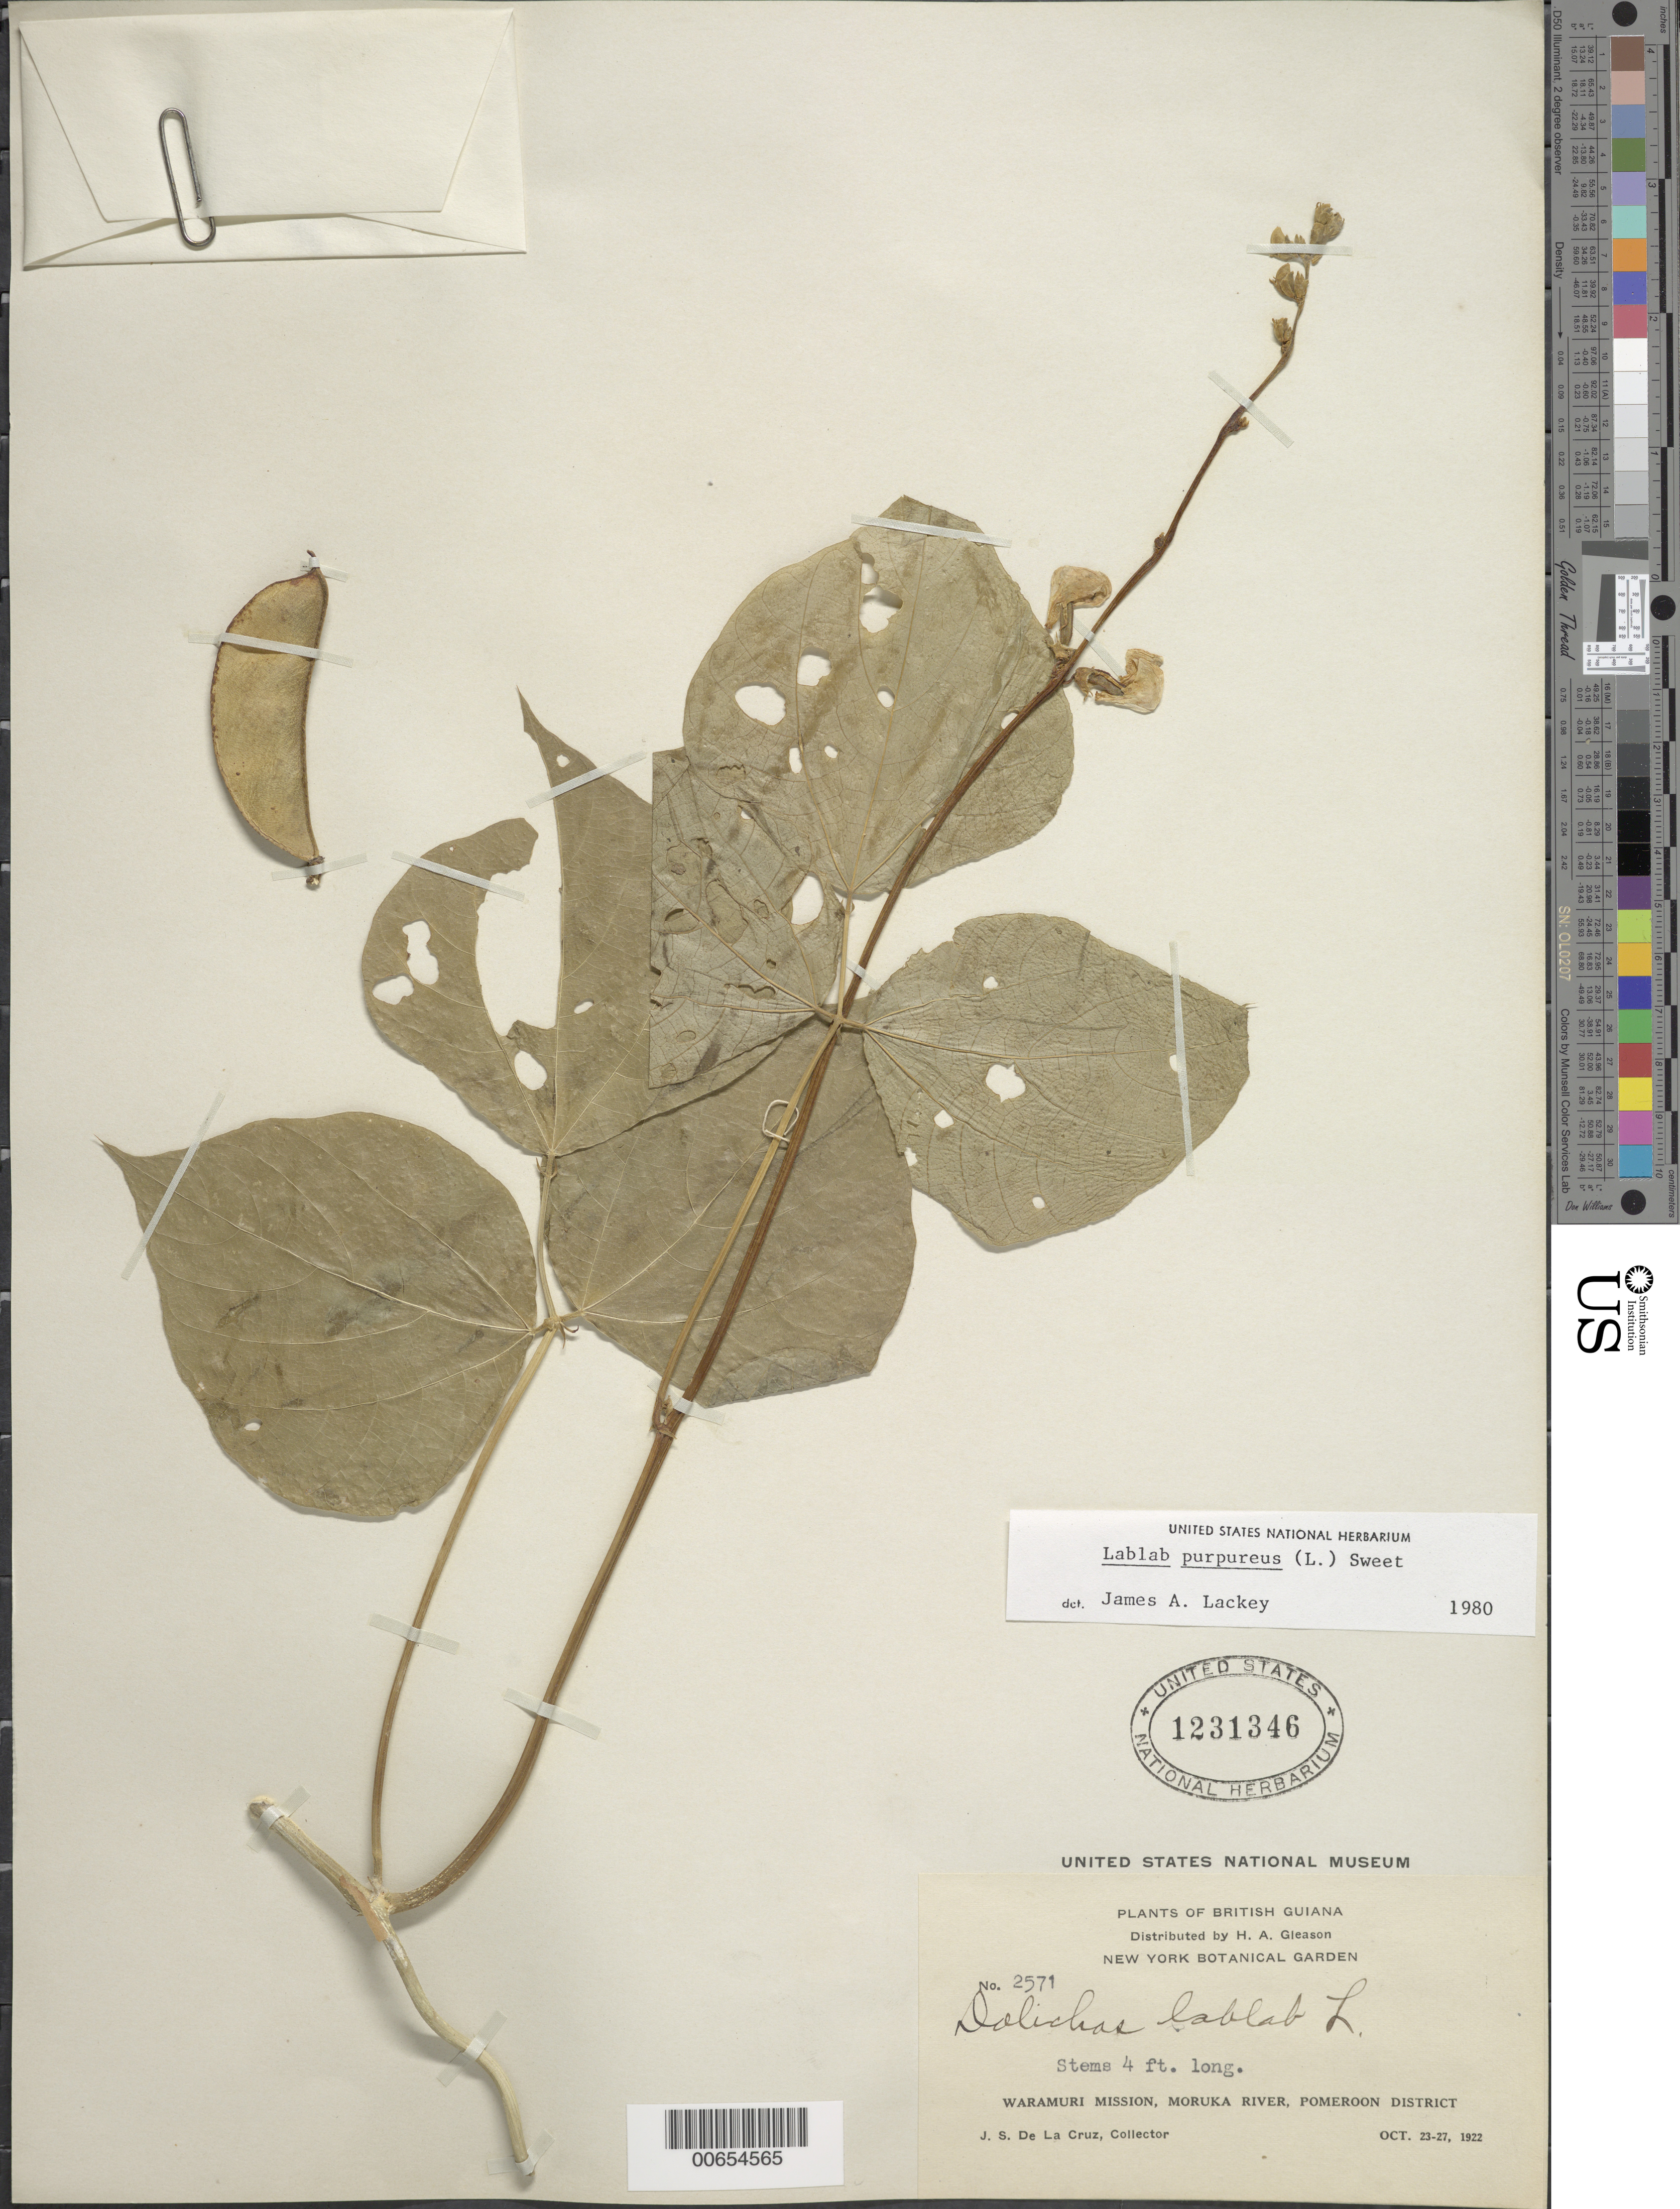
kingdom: Plantae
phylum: Tracheophyta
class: Magnoliopsida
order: Fabales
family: Fabaceae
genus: Lablab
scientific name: Lablab purpureus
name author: (L.) Sweet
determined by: Lackey, James A.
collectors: J. S. de la Cruz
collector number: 2571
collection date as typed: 23-Oct-22 to 27-Oct-22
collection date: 1922-10-23/1922-10-27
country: Guyana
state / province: Pomeroon-Supenaam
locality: Waramuri Mission, Moruka R., Pomeroon Dist.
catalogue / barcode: US 1231346